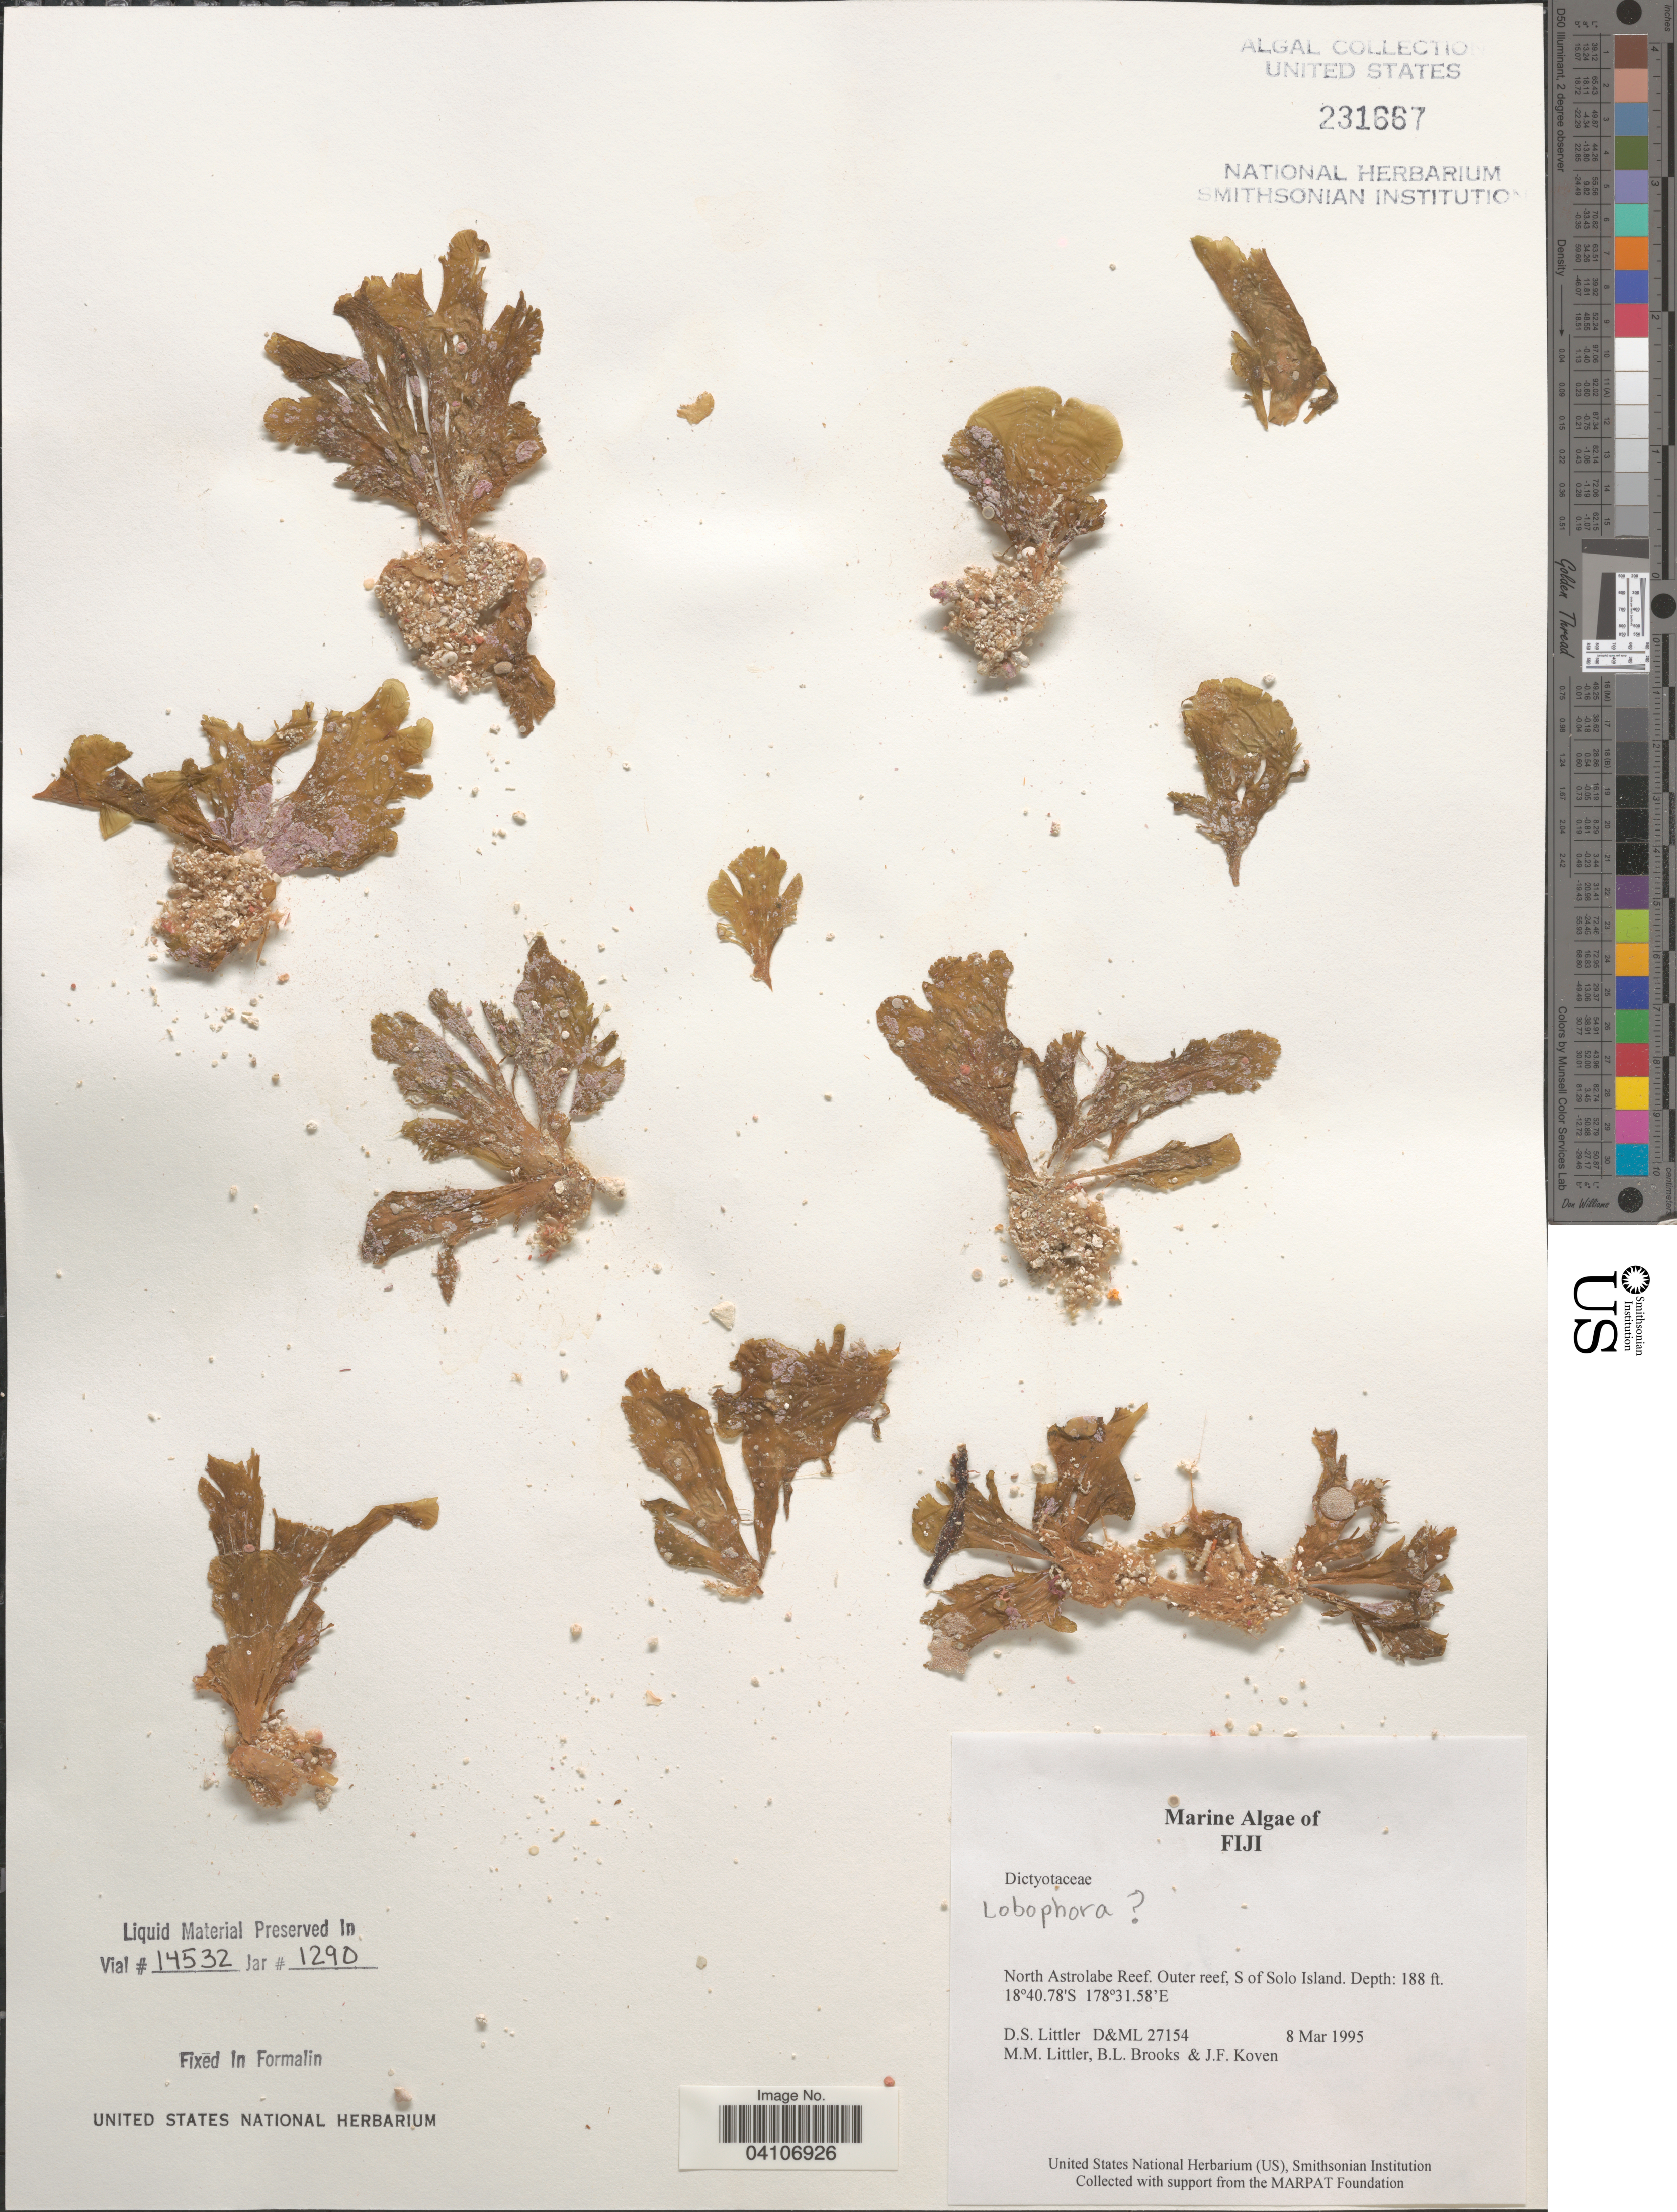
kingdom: Chromista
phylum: Ochrophyta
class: Phaeophyceae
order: Dictyotales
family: Dictyotaceae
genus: Lobophora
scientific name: Lobophora sp.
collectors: D. S. Littler, B. Brooks & J. Koven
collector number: D&ML27154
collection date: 1995-03-08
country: Fiji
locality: North Astrolabe Reef. Outer reef, S of Solo Island.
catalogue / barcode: US 231667